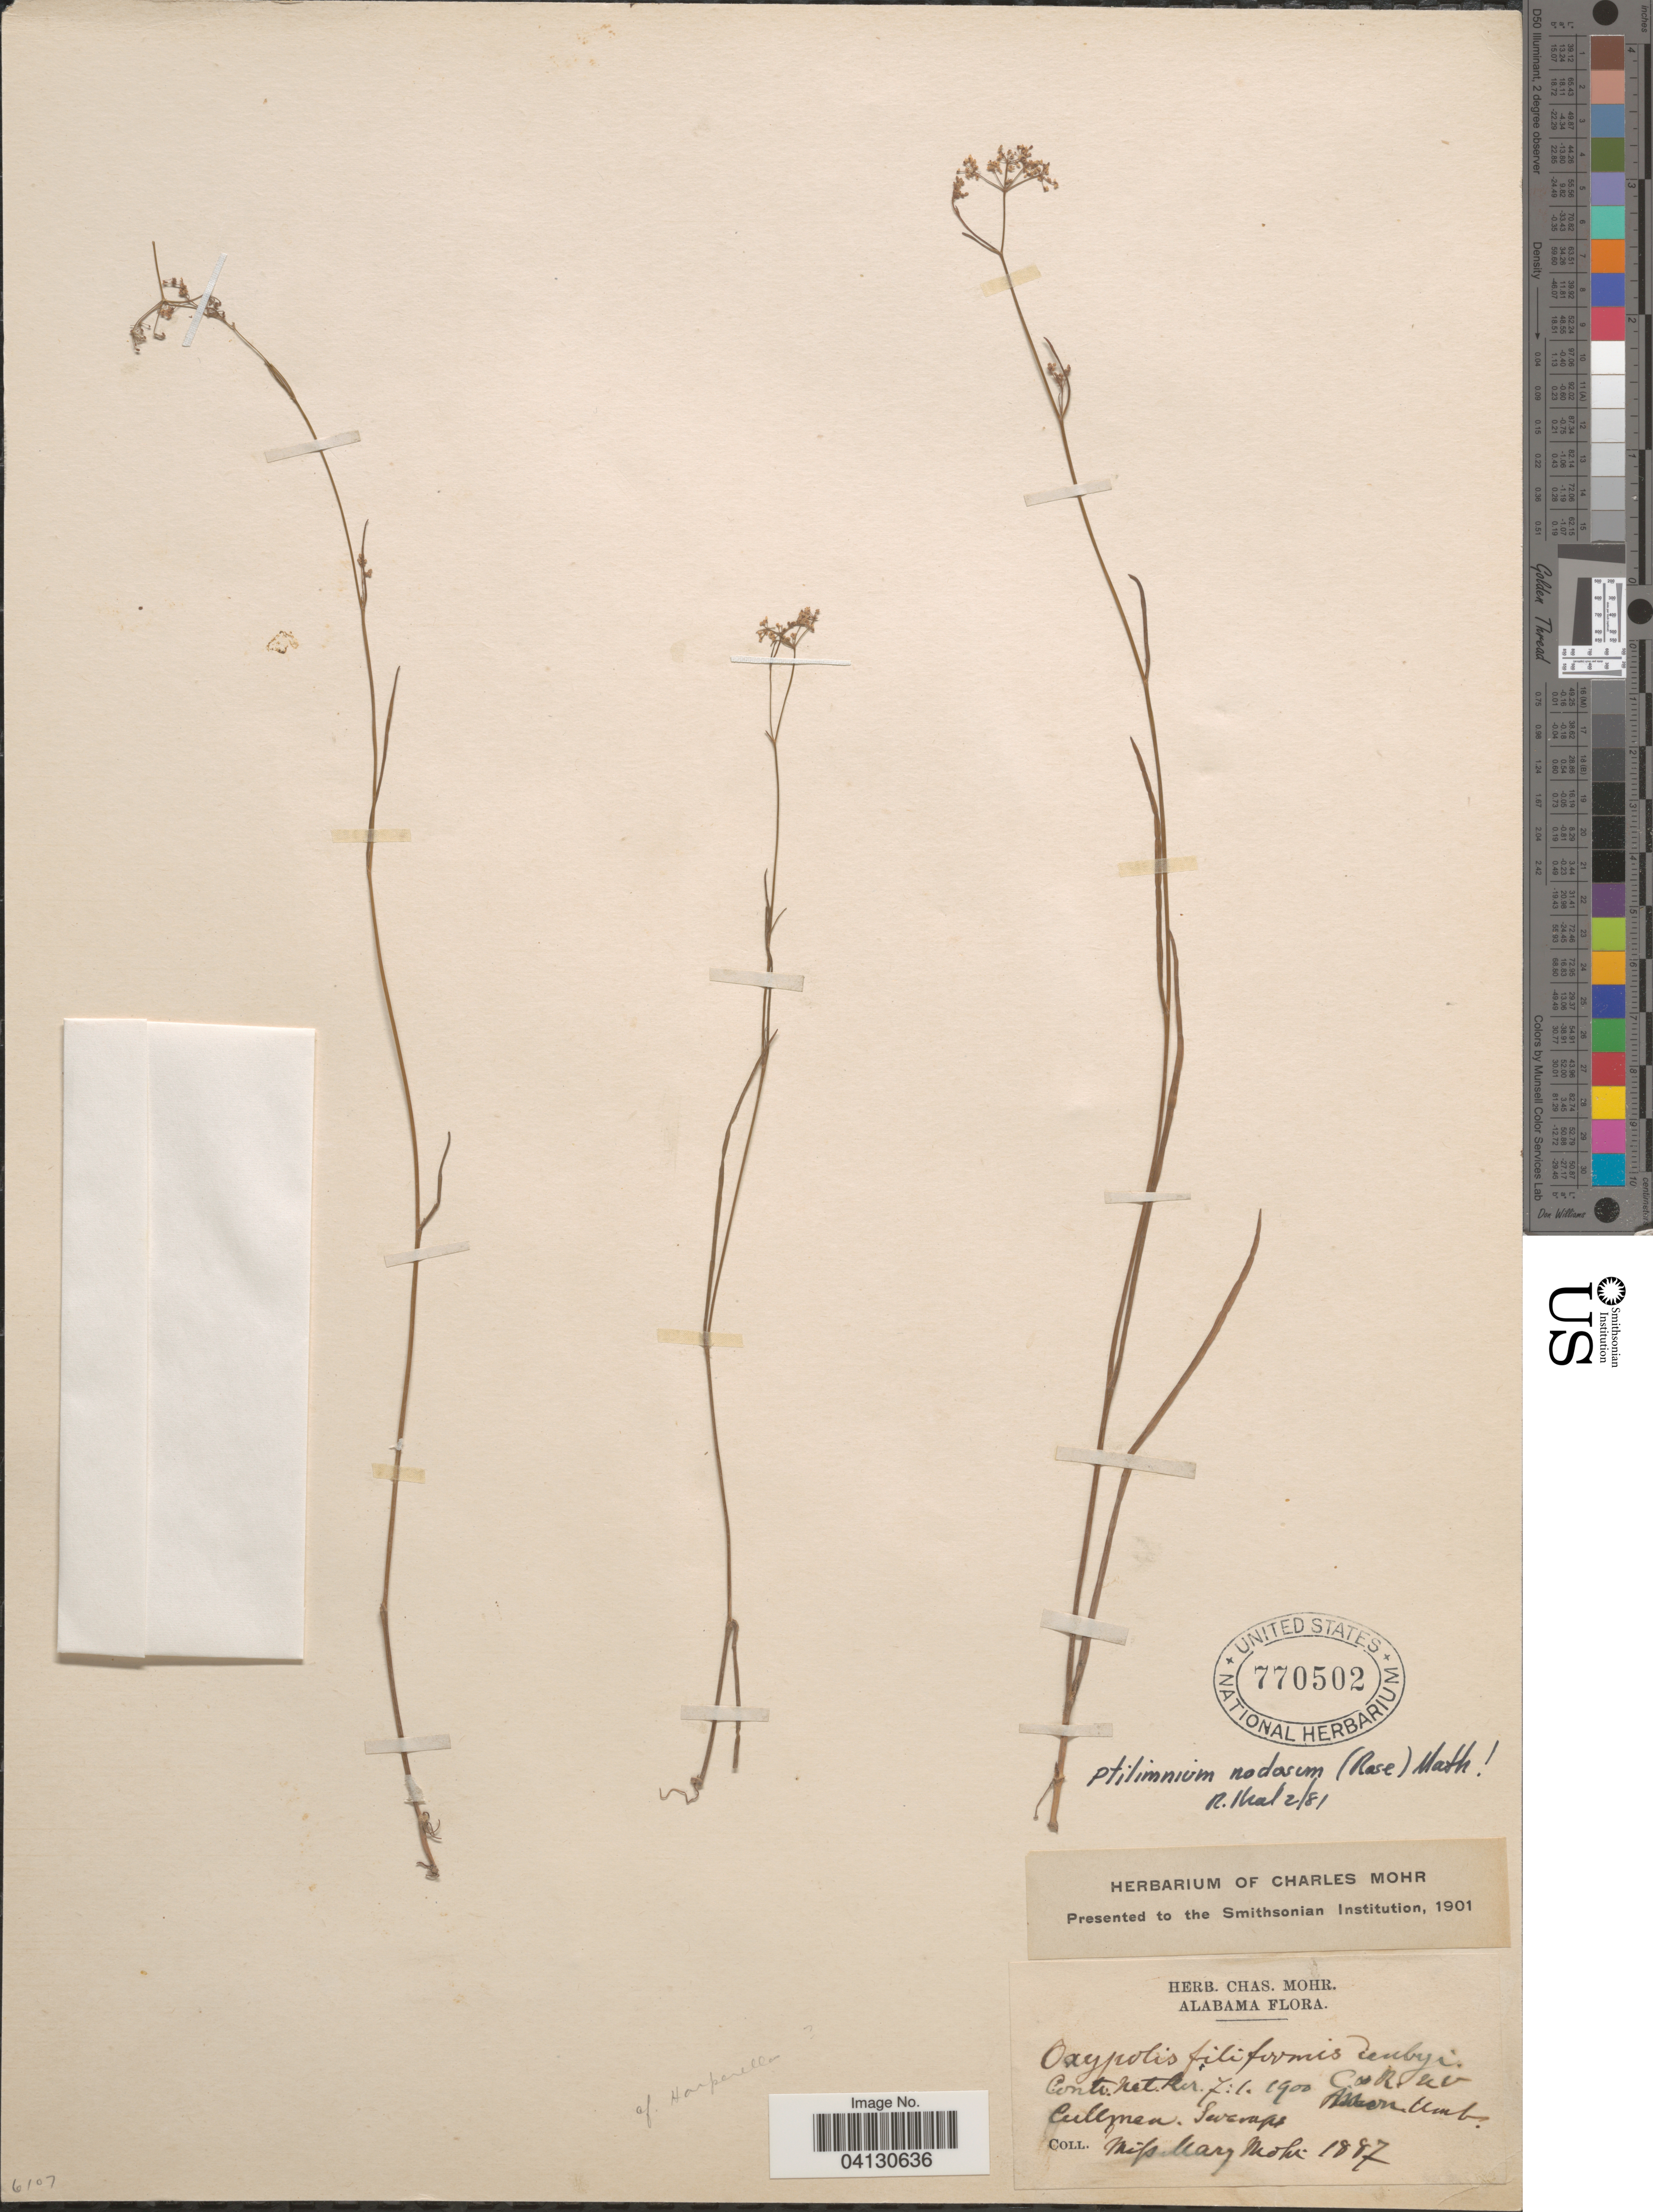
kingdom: Plantae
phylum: Tracheophyta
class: Magnoliopsida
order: Apiales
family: Apiaceae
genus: Oxypolis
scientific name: Oxypolis filiformis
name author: (Walter) Britton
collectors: M. Mohr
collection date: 1887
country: United States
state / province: Alabama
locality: Cullman. Swamps.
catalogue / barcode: US 770502